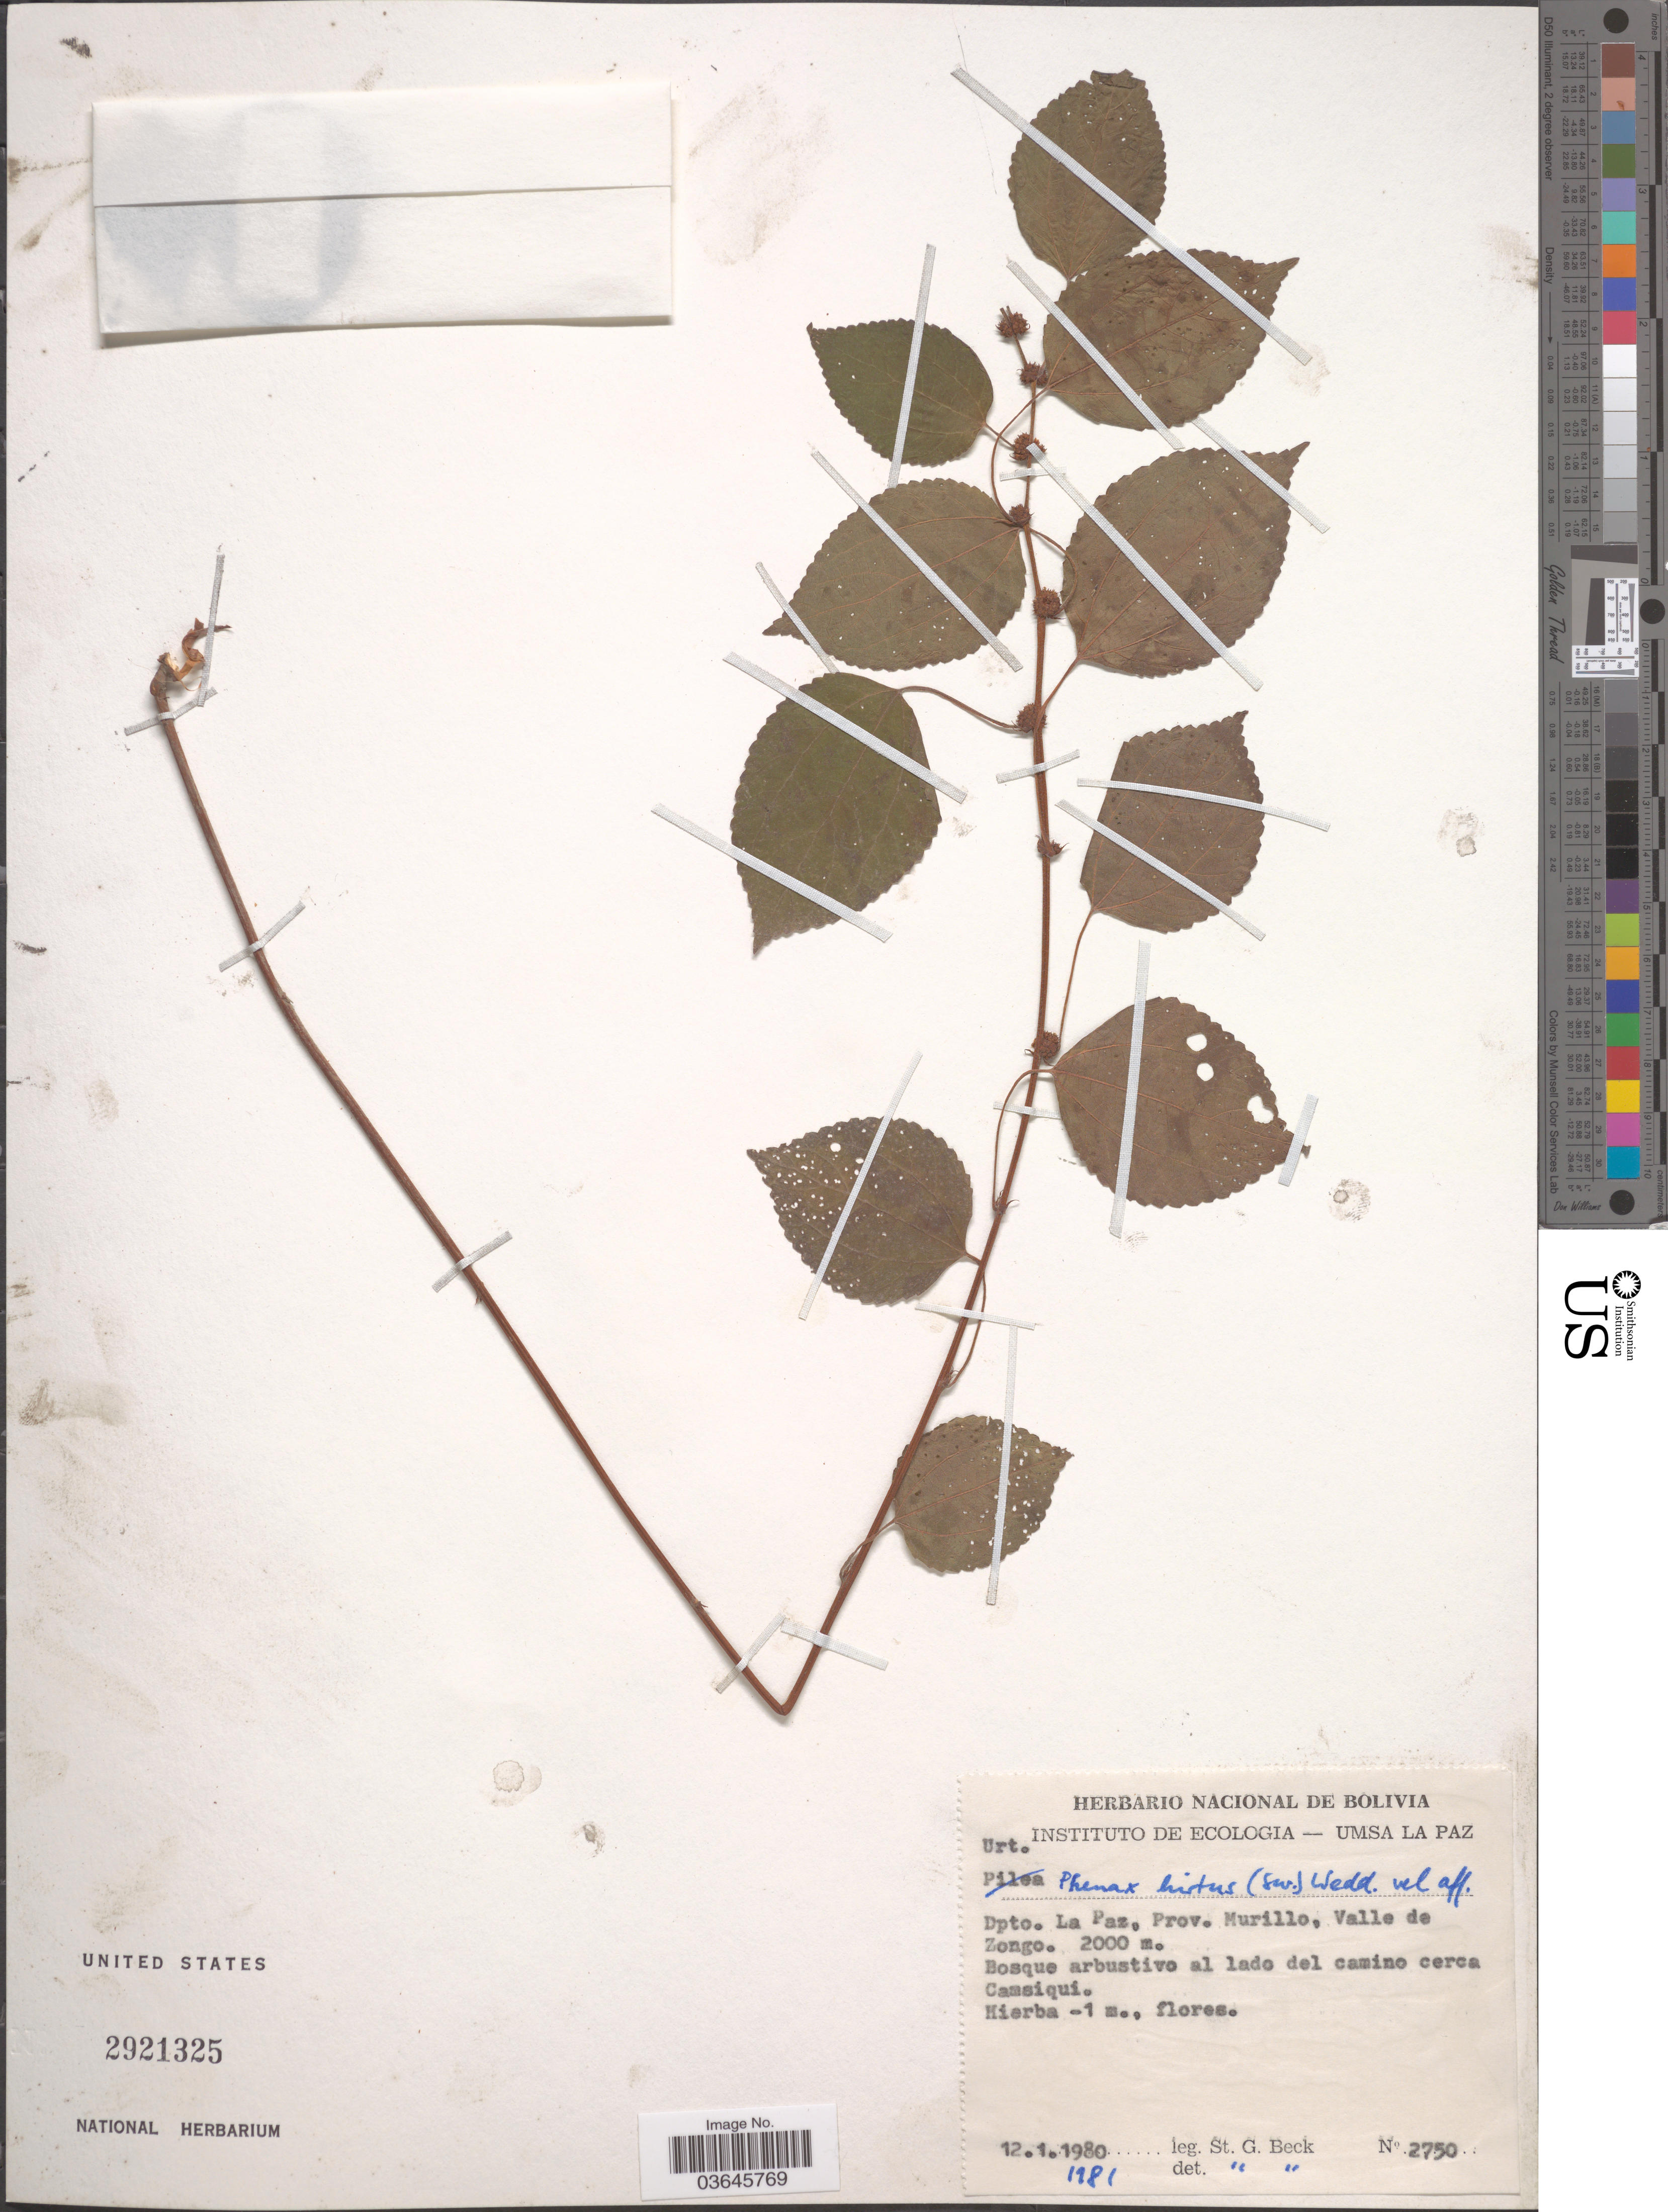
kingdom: Plantae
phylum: Tracheophyta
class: Magnoliopsida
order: Rosales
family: Urticaceae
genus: Phenax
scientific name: Phenax hirtus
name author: (Sw.) Wedd.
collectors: S. G. Beck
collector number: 2750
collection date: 1980-01-12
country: Bolivia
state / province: La Paz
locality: Dpto. La Paz, Prov. Murillo, Valle de Zongo.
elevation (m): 2000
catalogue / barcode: US 2921325